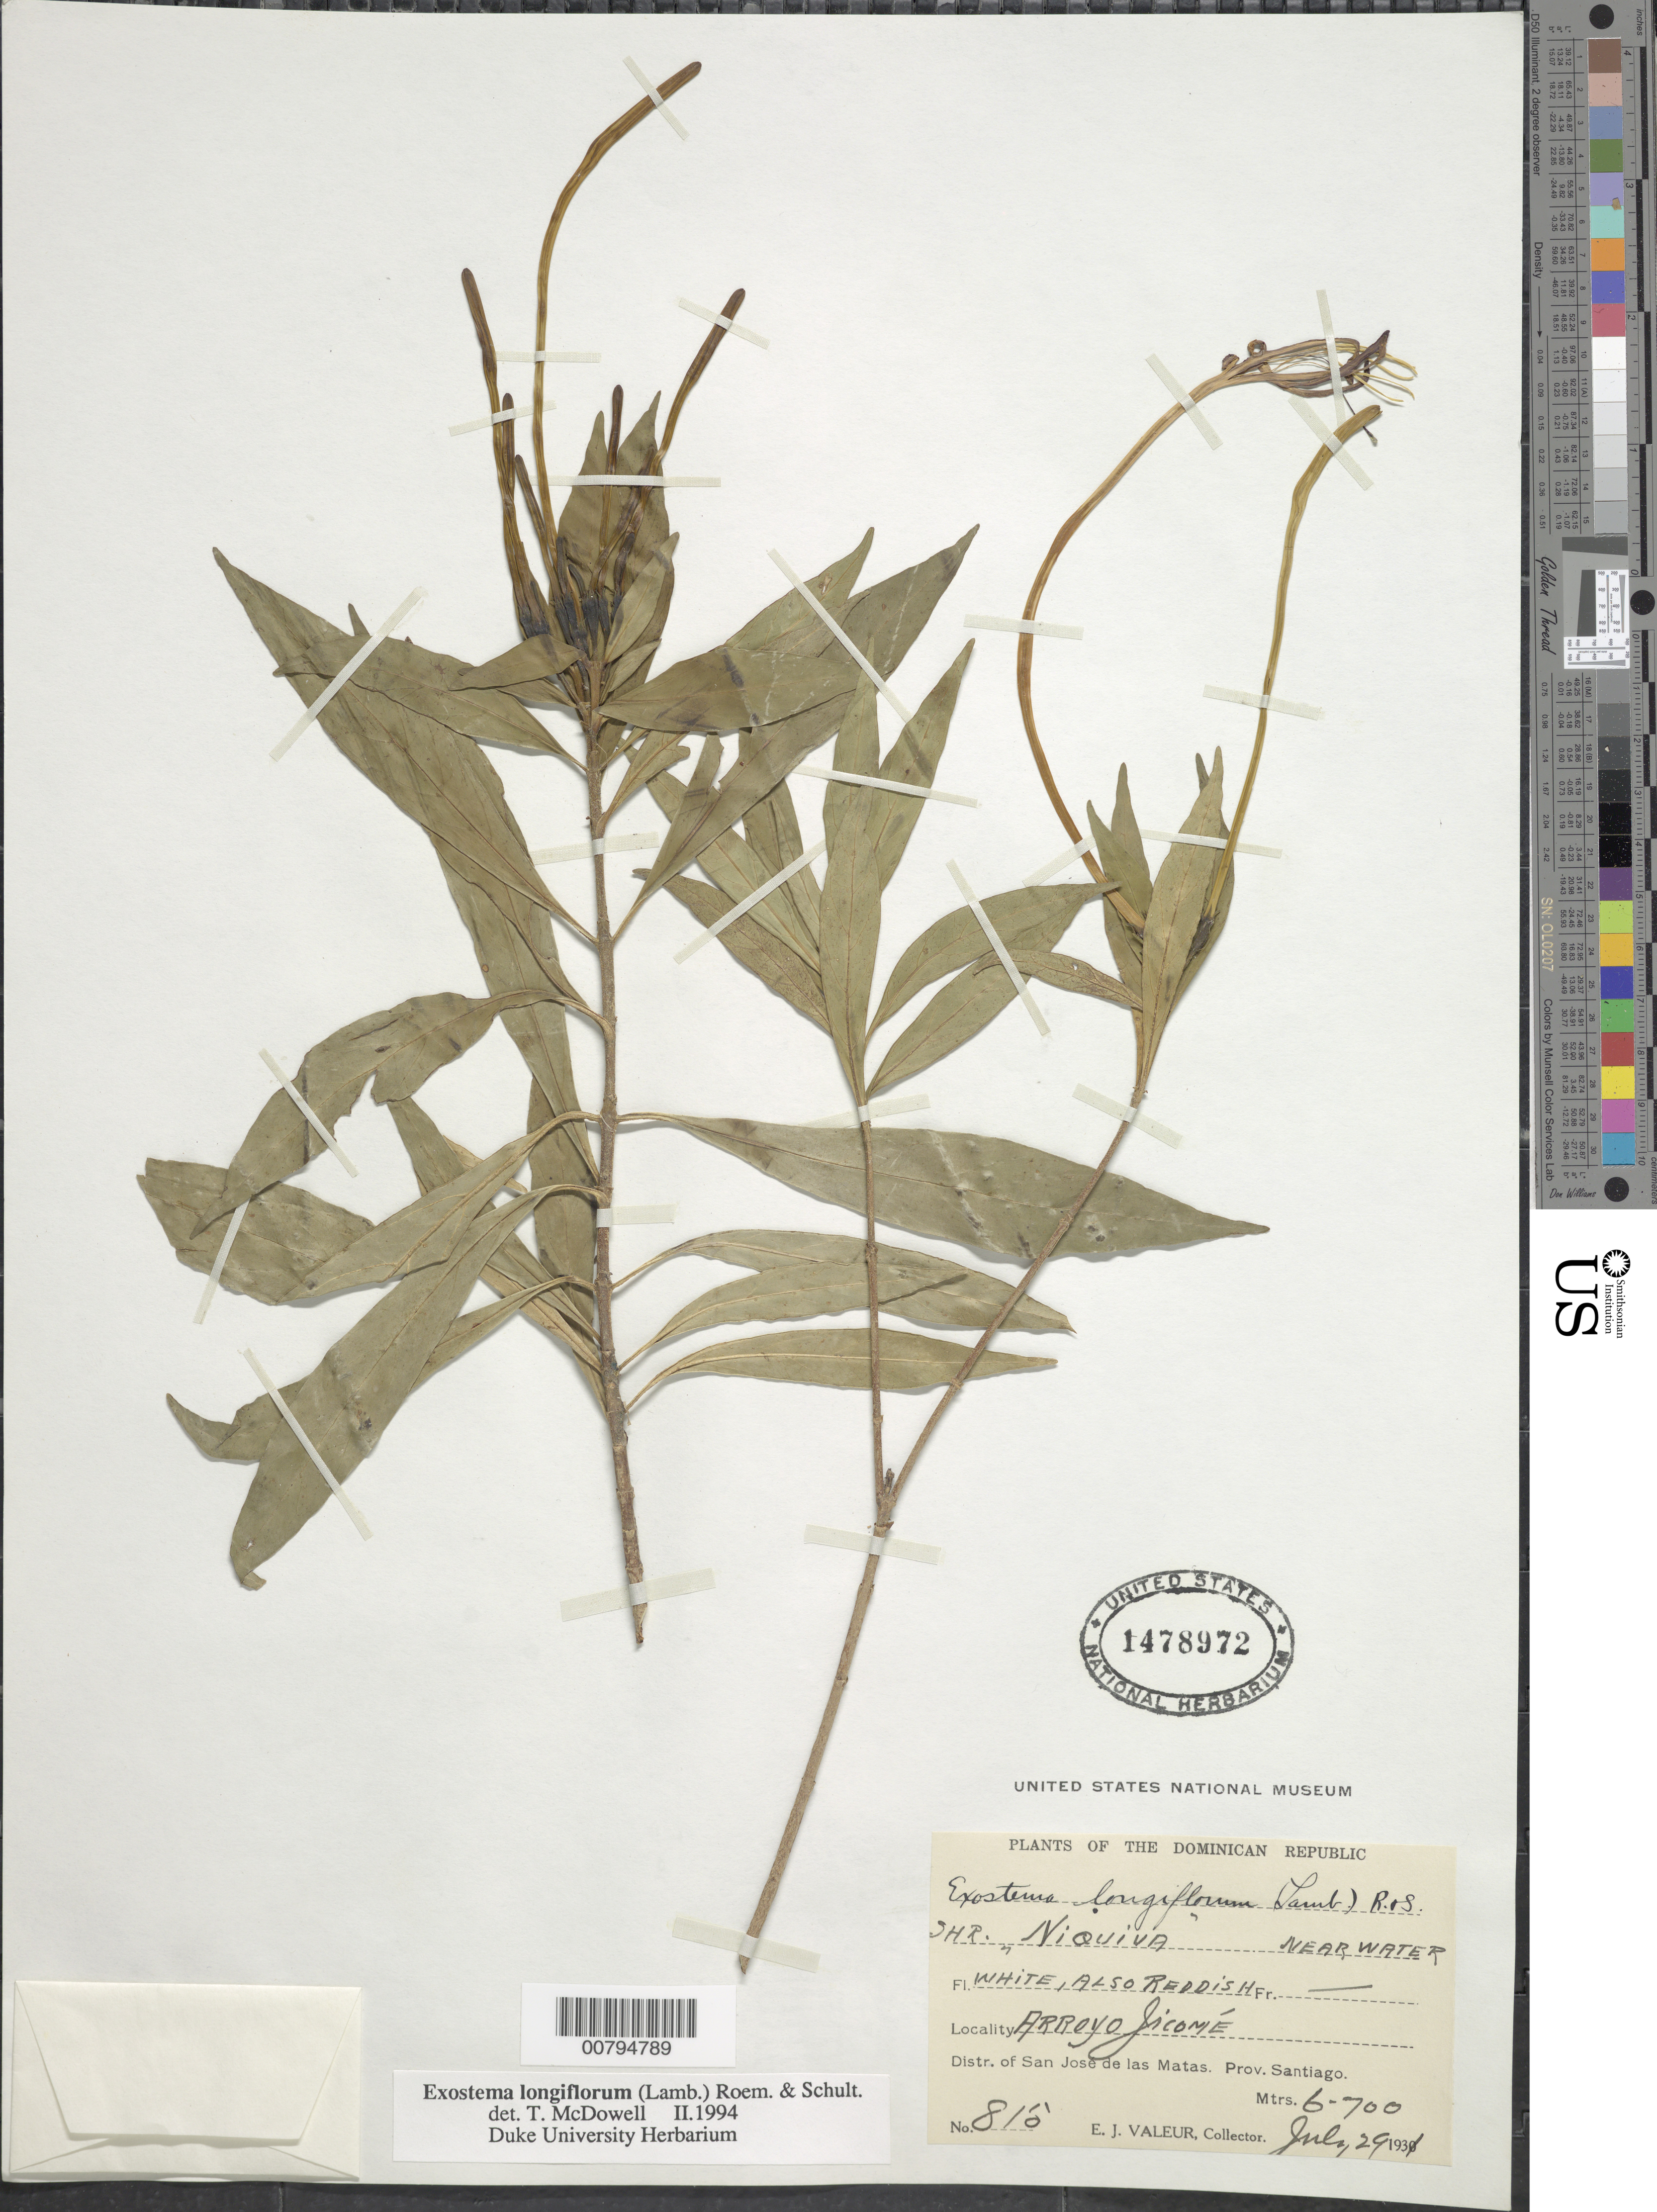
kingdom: Plantae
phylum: Tracheophyta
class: Magnoliopsida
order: Gentianales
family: Rubiaceae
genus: Exostema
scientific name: Exostema longiflorum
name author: (Lamb.) Roem. & Schult.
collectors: E. Valeur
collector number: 815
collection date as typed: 29 Jul 1931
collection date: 1931-07-29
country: Dominican Republic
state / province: Santiago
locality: Arroyo Jicomé. Distr. Of San Jose de las Matas.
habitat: Arroyo. Near water.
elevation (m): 600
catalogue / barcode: US 1478972